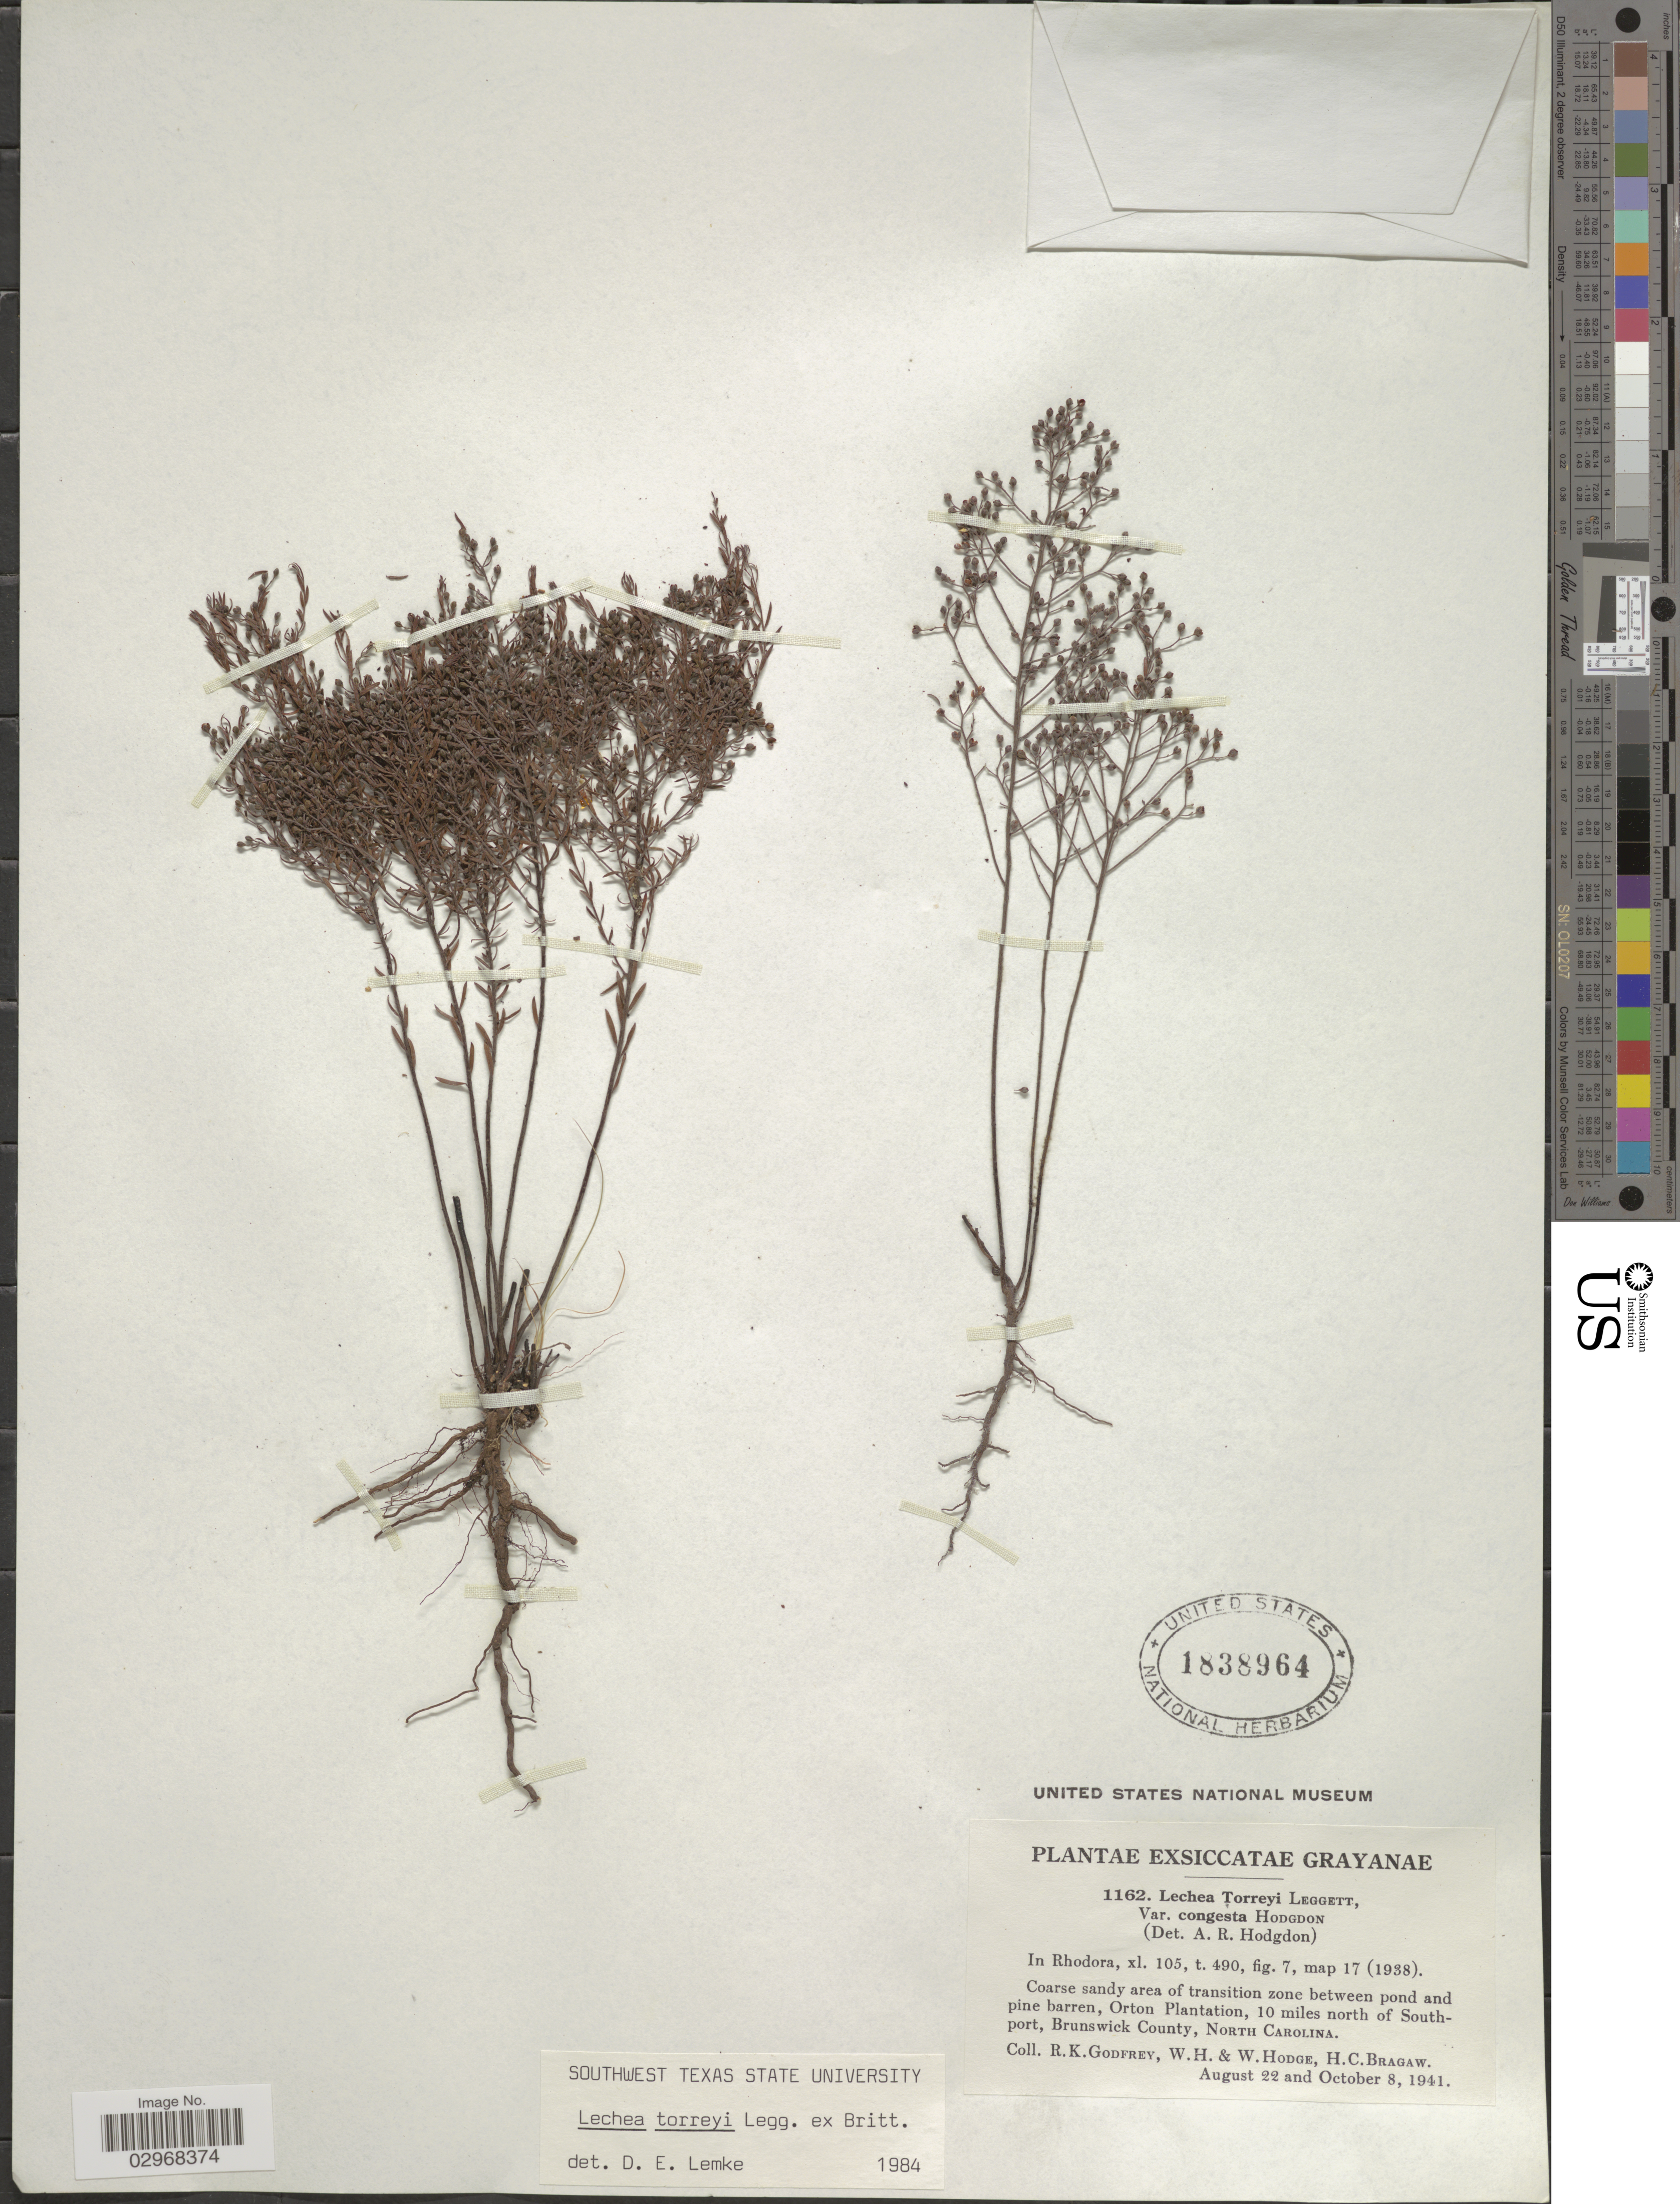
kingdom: Plantae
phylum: Tracheophyta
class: Magnoliopsida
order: Malvales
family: Cistaceae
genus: Lechea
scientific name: Lechea torreyi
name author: (Chapm.) Legg. ex Britton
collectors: R. K. Godfrey, W. Hodge, W. Hodge & H. Bragaw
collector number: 1162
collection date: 1941-08-22/1941-10-08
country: United States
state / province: North Carolina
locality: Coarse sandy area of transition zone between pond and pine barren, Orton Plantation, 10 miles north of Southporth, Brunswick County.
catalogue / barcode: US 1838964